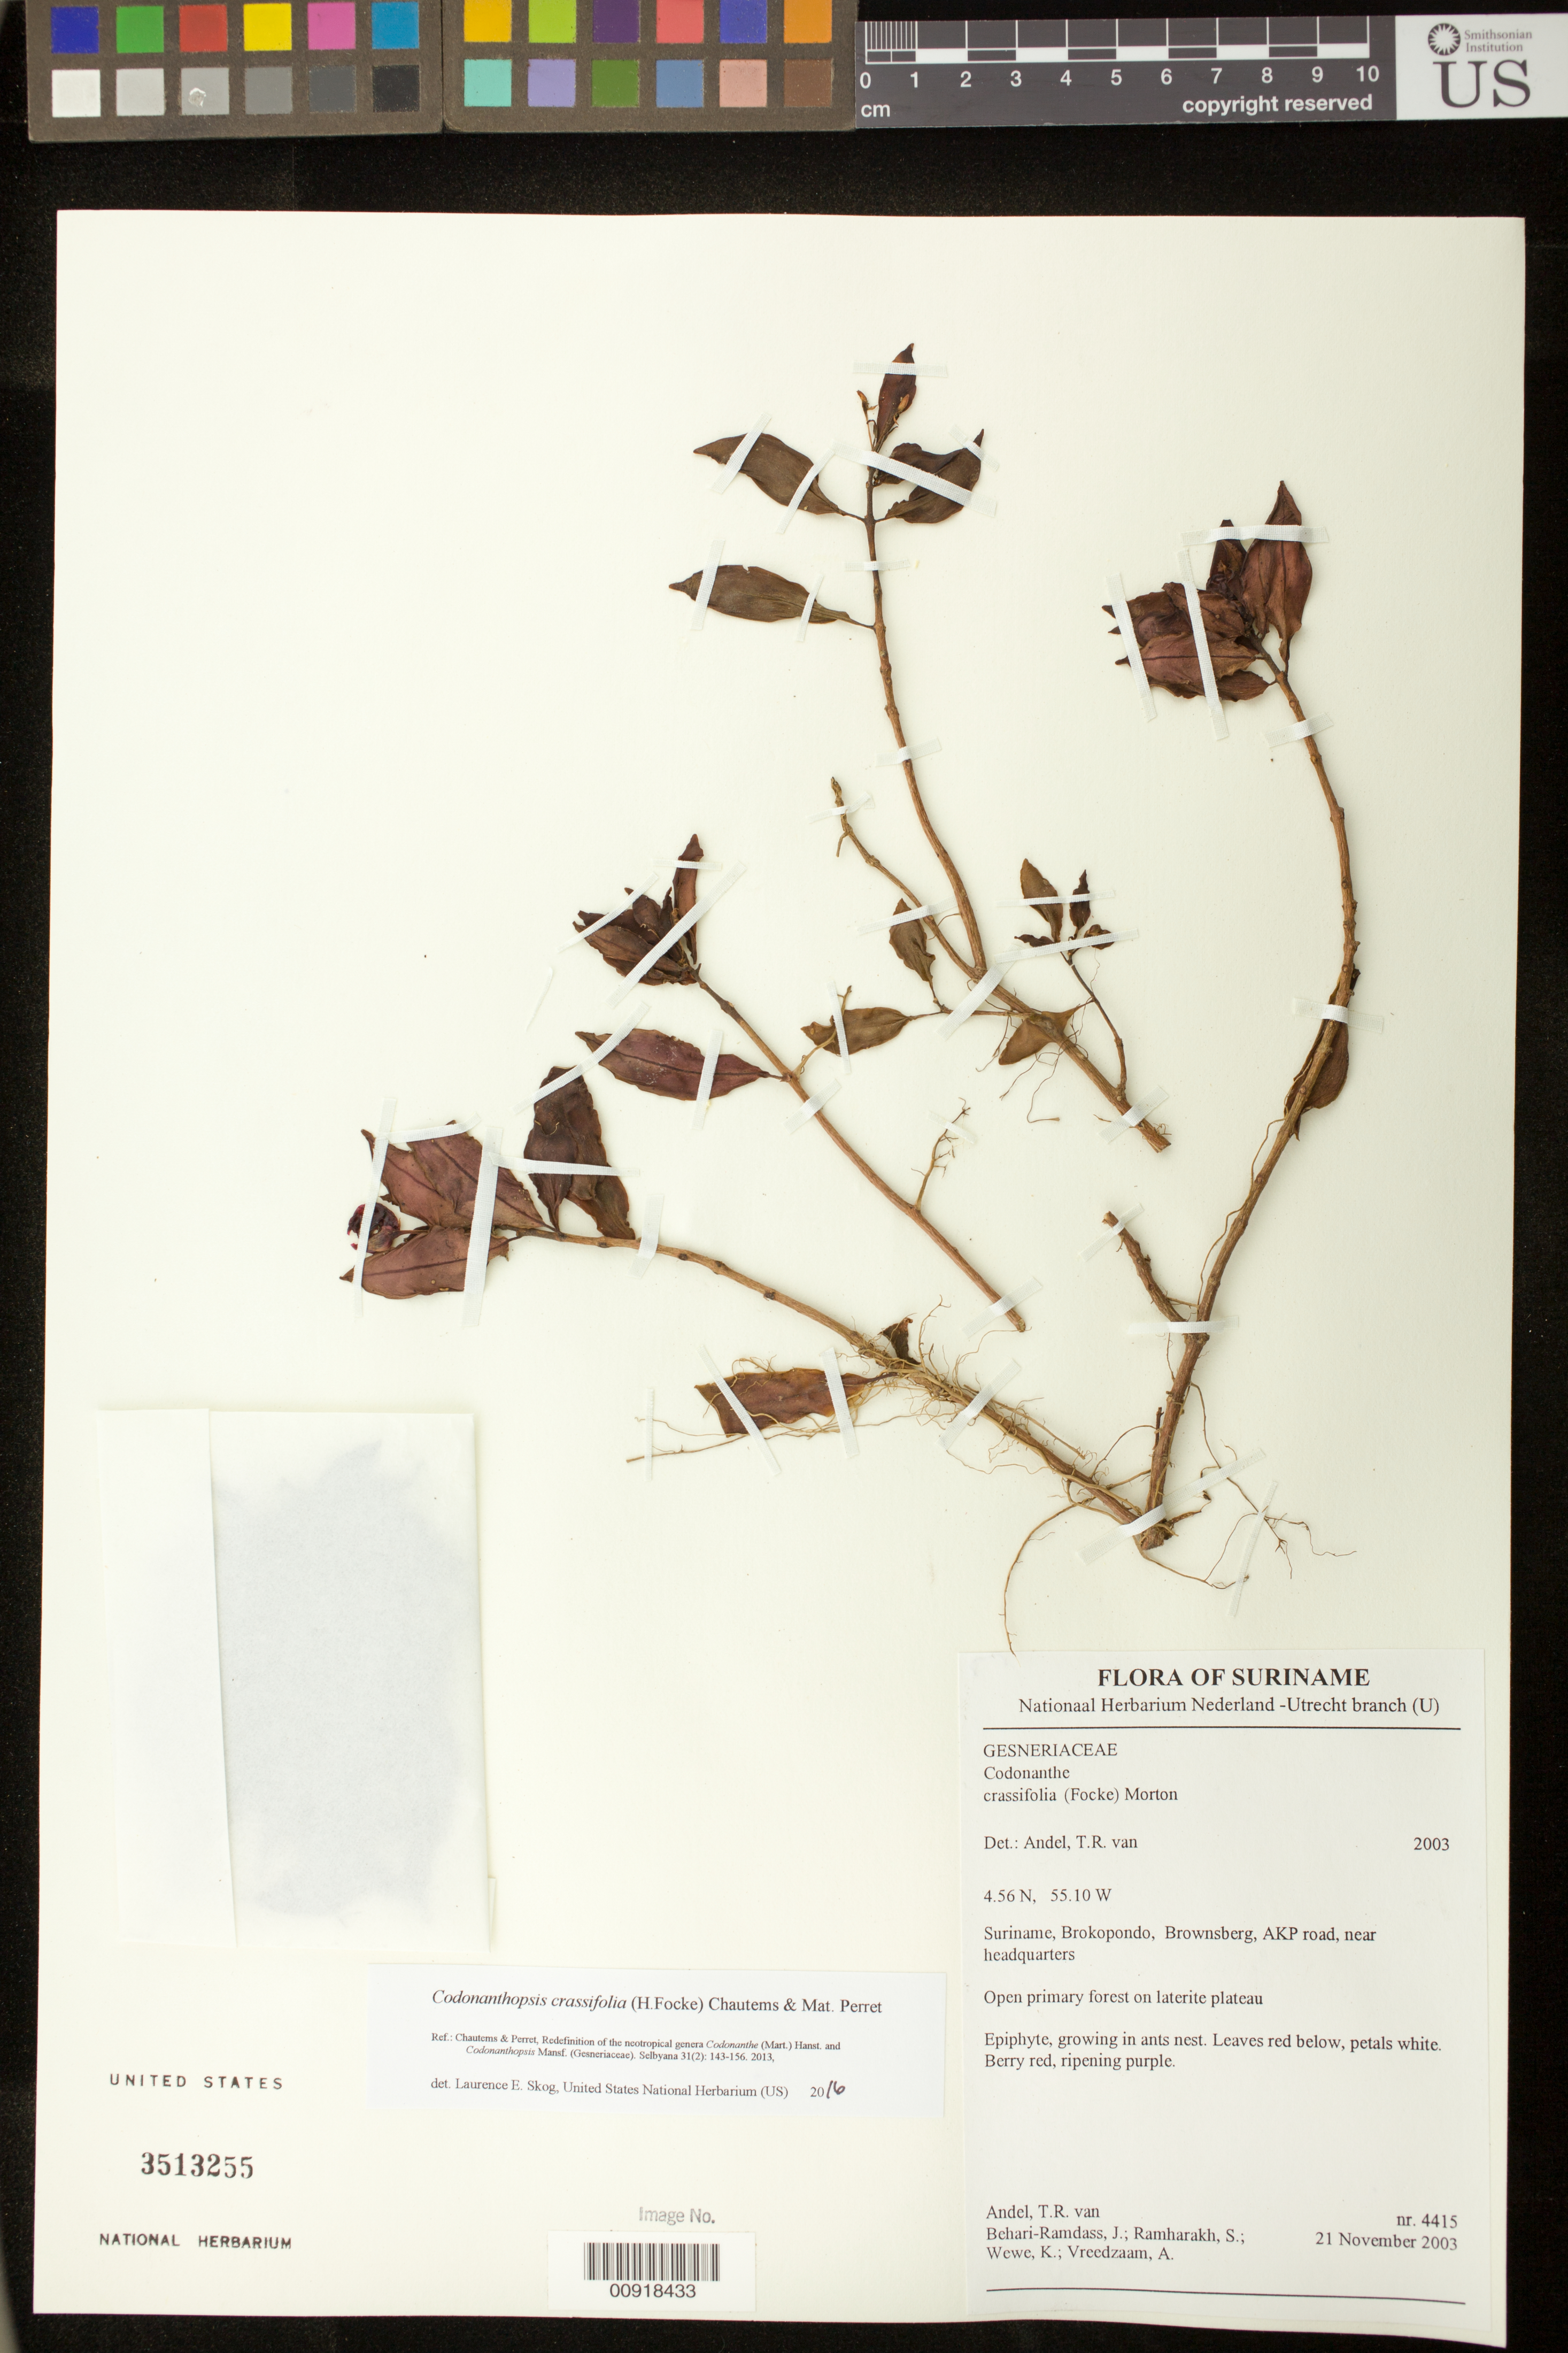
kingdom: Plantae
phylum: Tracheophyta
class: Magnoliopsida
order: Lamiales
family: Gesneriaceae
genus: Codonanthopsis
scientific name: Codonanthopsis crassifolia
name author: (H. Focke) Chautems & Mat.Perret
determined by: Skog, Laurence E.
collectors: T. R. van Andel, J. Behari-Ramdas, S. Ramharakh, K. Wewe & A. Vreedzaam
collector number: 4415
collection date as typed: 21-Nov-03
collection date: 2003-11-21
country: Suriname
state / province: Brokopondo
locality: Brownsberg, AKP road, near headquarters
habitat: Open primary forest on laterite plateau; growing in ants nest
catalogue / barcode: US 3513255